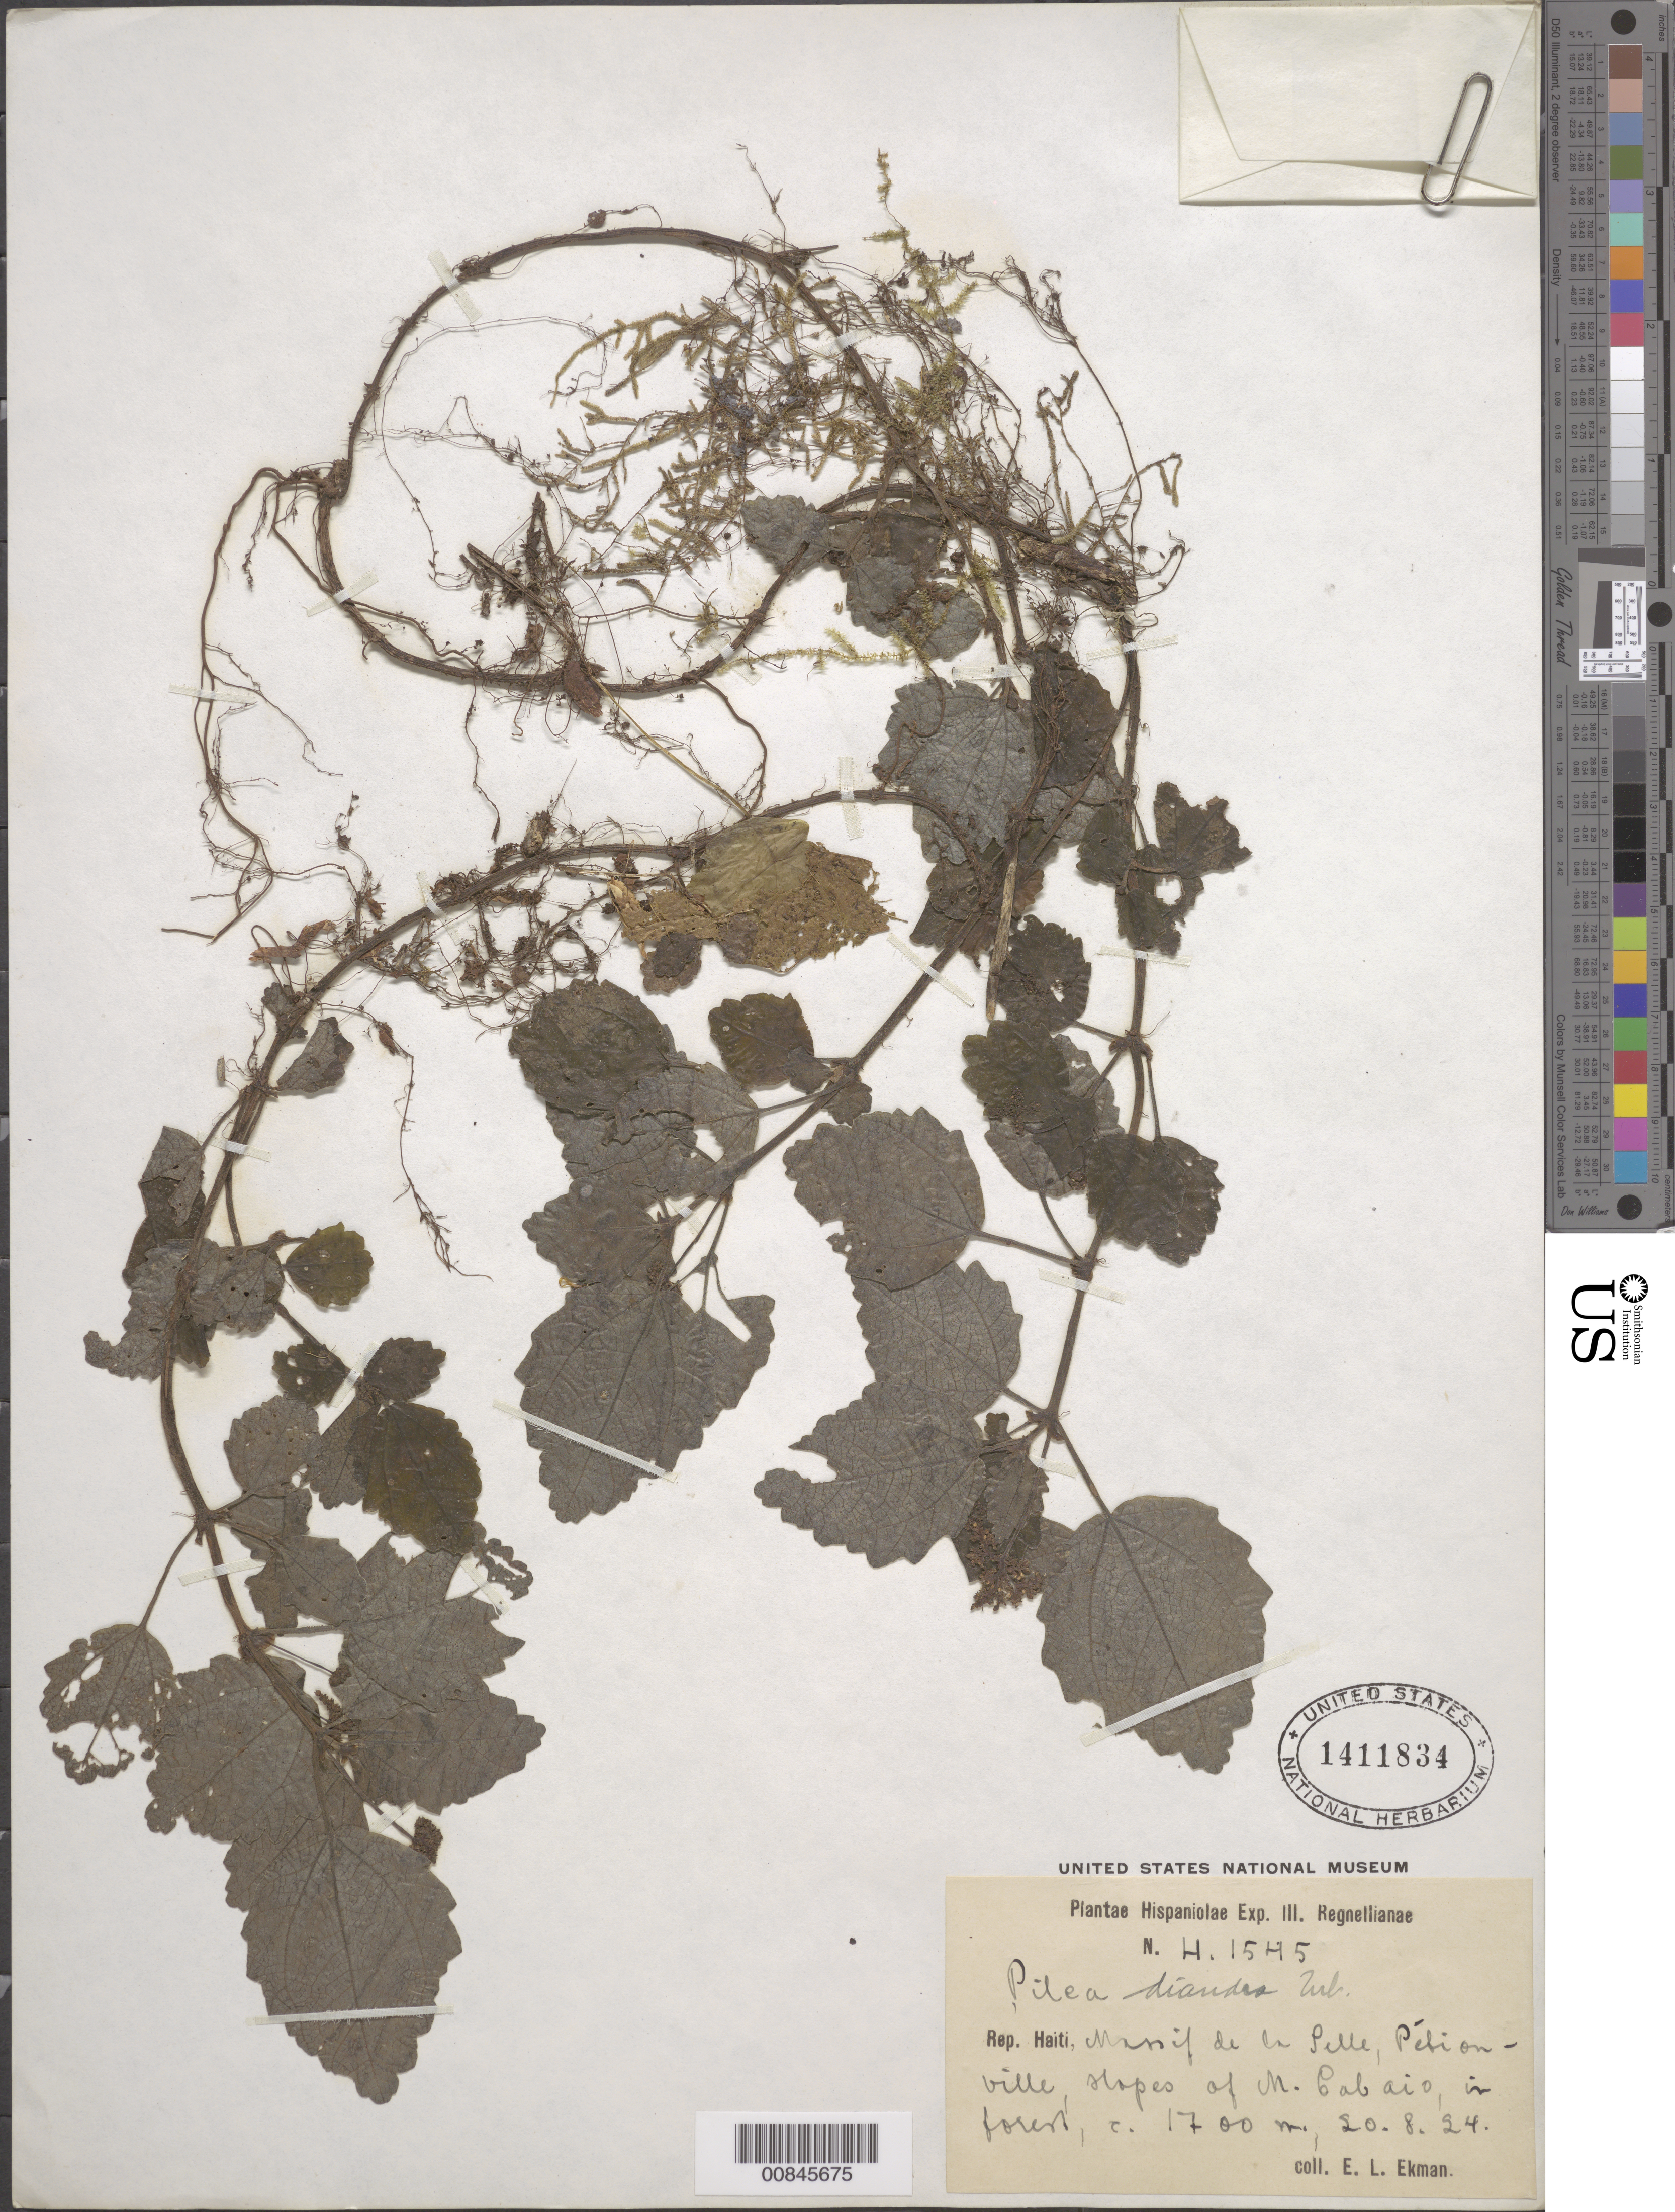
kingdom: Plantae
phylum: Tracheophyta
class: Magnoliopsida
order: Rosales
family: Urticaceae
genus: Pilea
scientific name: Pilea diandra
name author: Urb.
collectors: E. L. Ekman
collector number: H 1545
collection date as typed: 20 Aug 1924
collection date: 1924-08-20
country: Haiti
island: Hispaniola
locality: Massif de la Selle, Pétionville, slopes of M. Cabaio.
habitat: In forest.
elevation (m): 1700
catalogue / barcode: US 1411834